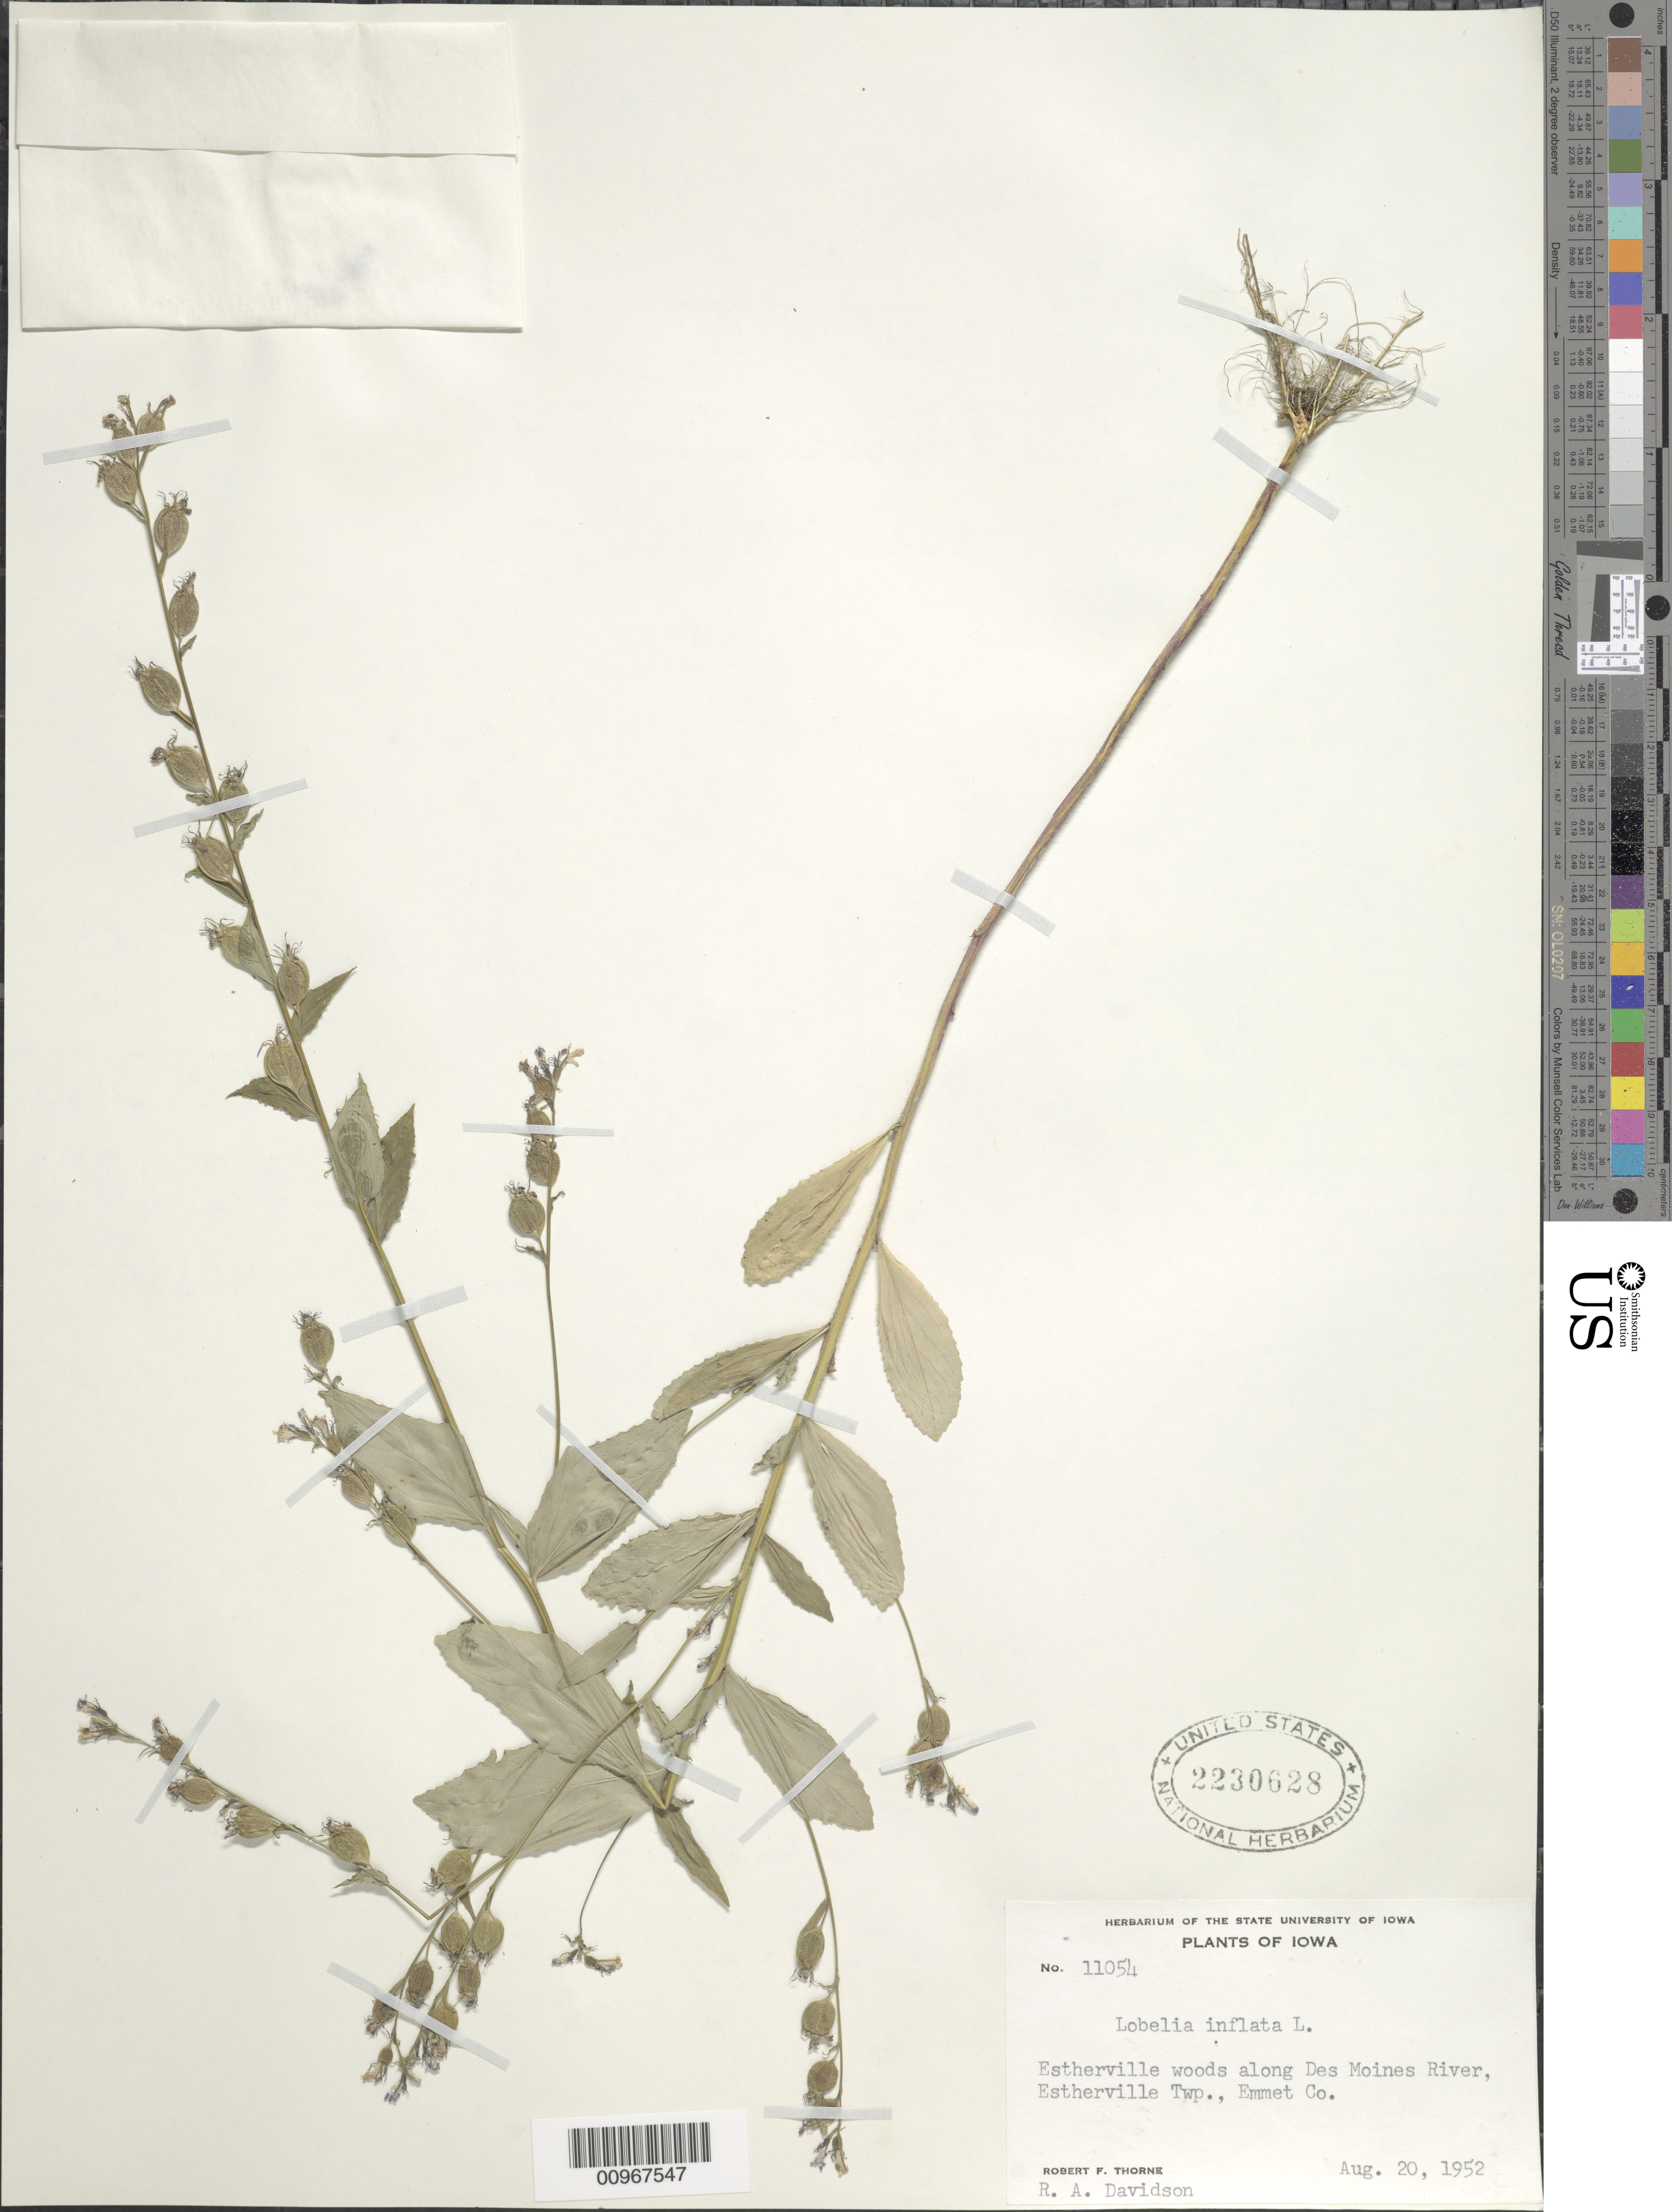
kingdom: Plantae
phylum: Tracheophyta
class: Magnoliopsida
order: Asterales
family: Campanulaceae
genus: Lobelia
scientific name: Lobelia inflata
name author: L.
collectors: R. F. Thorne & R. A. Davidson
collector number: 11054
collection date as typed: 20 Aug 1952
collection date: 1952-08-20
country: United States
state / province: Iowa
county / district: Emmet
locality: Estherville woods along Des Moines River, Estherville Twp.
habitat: woods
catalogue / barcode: US 2230628